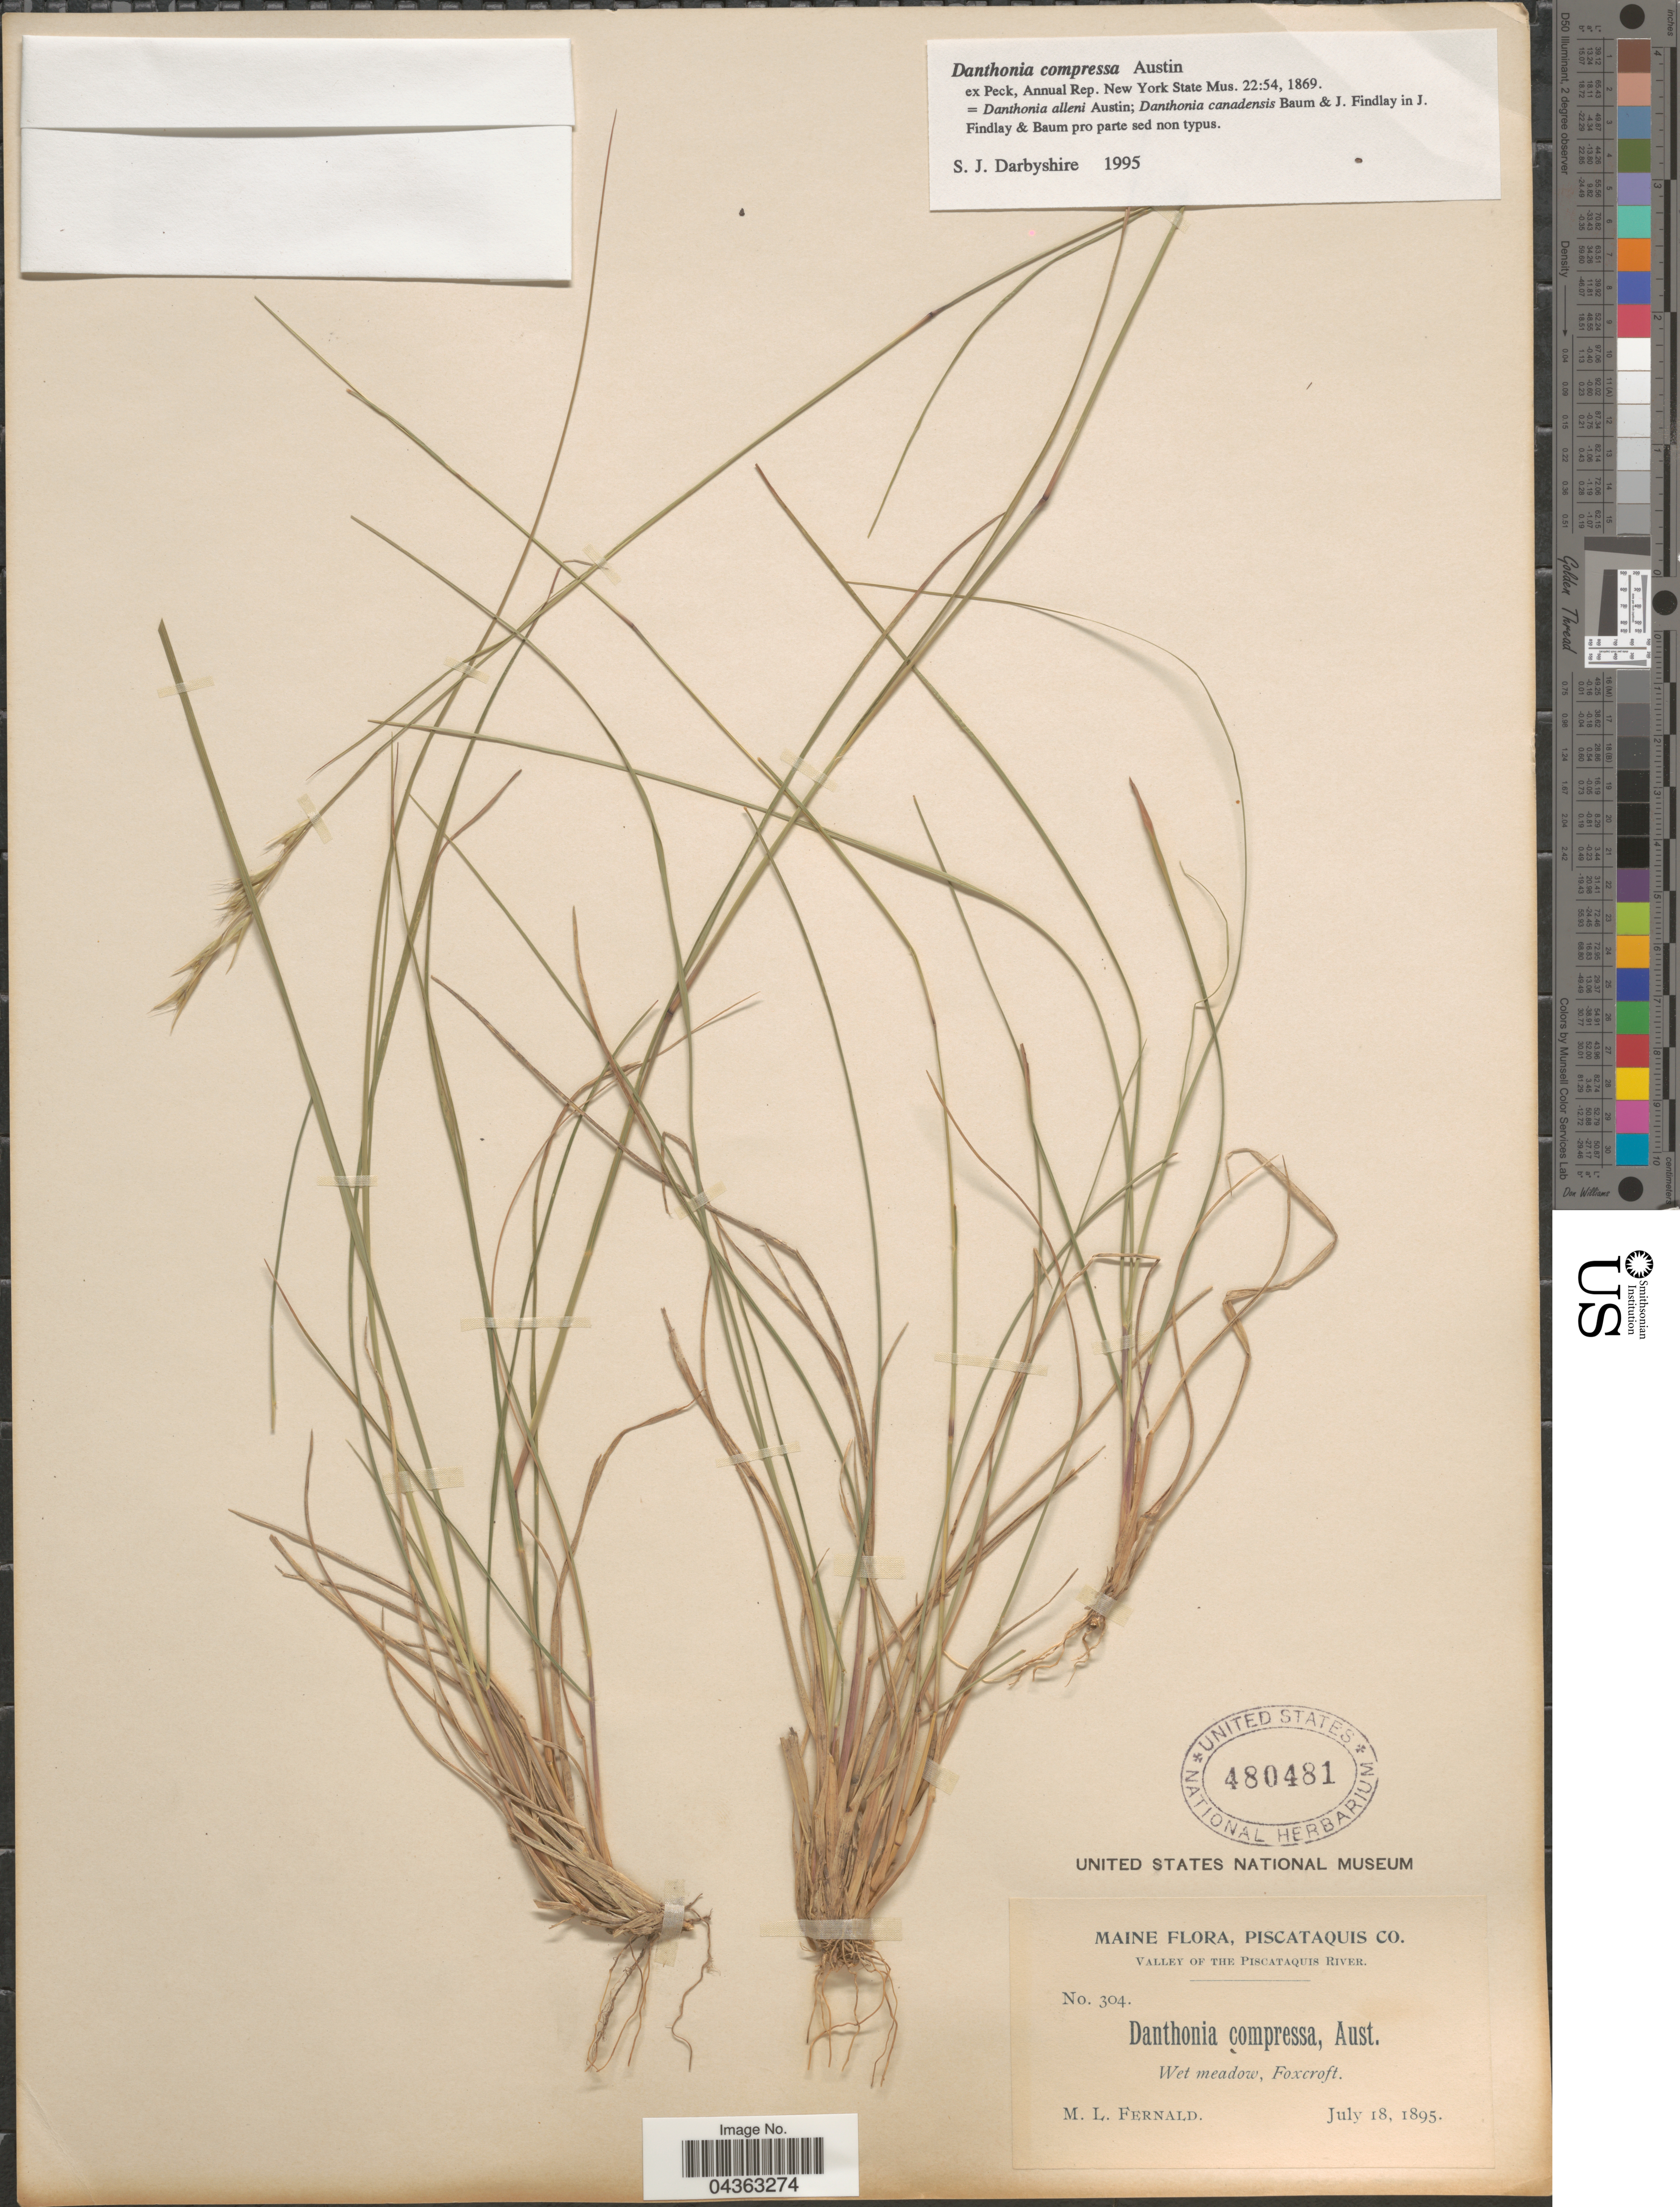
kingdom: Plantae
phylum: Tracheophyta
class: Liliopsida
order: Poales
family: Poaceae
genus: Danthonia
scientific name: Danthonia compressa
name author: Austin in F. Peck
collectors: M. L. Fernald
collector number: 304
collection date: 1895-07-18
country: United States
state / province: Maine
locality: Piscataquis Co. Valley of the Piscataquis River. Wet meadow, Foxcroft.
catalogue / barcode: US 480481